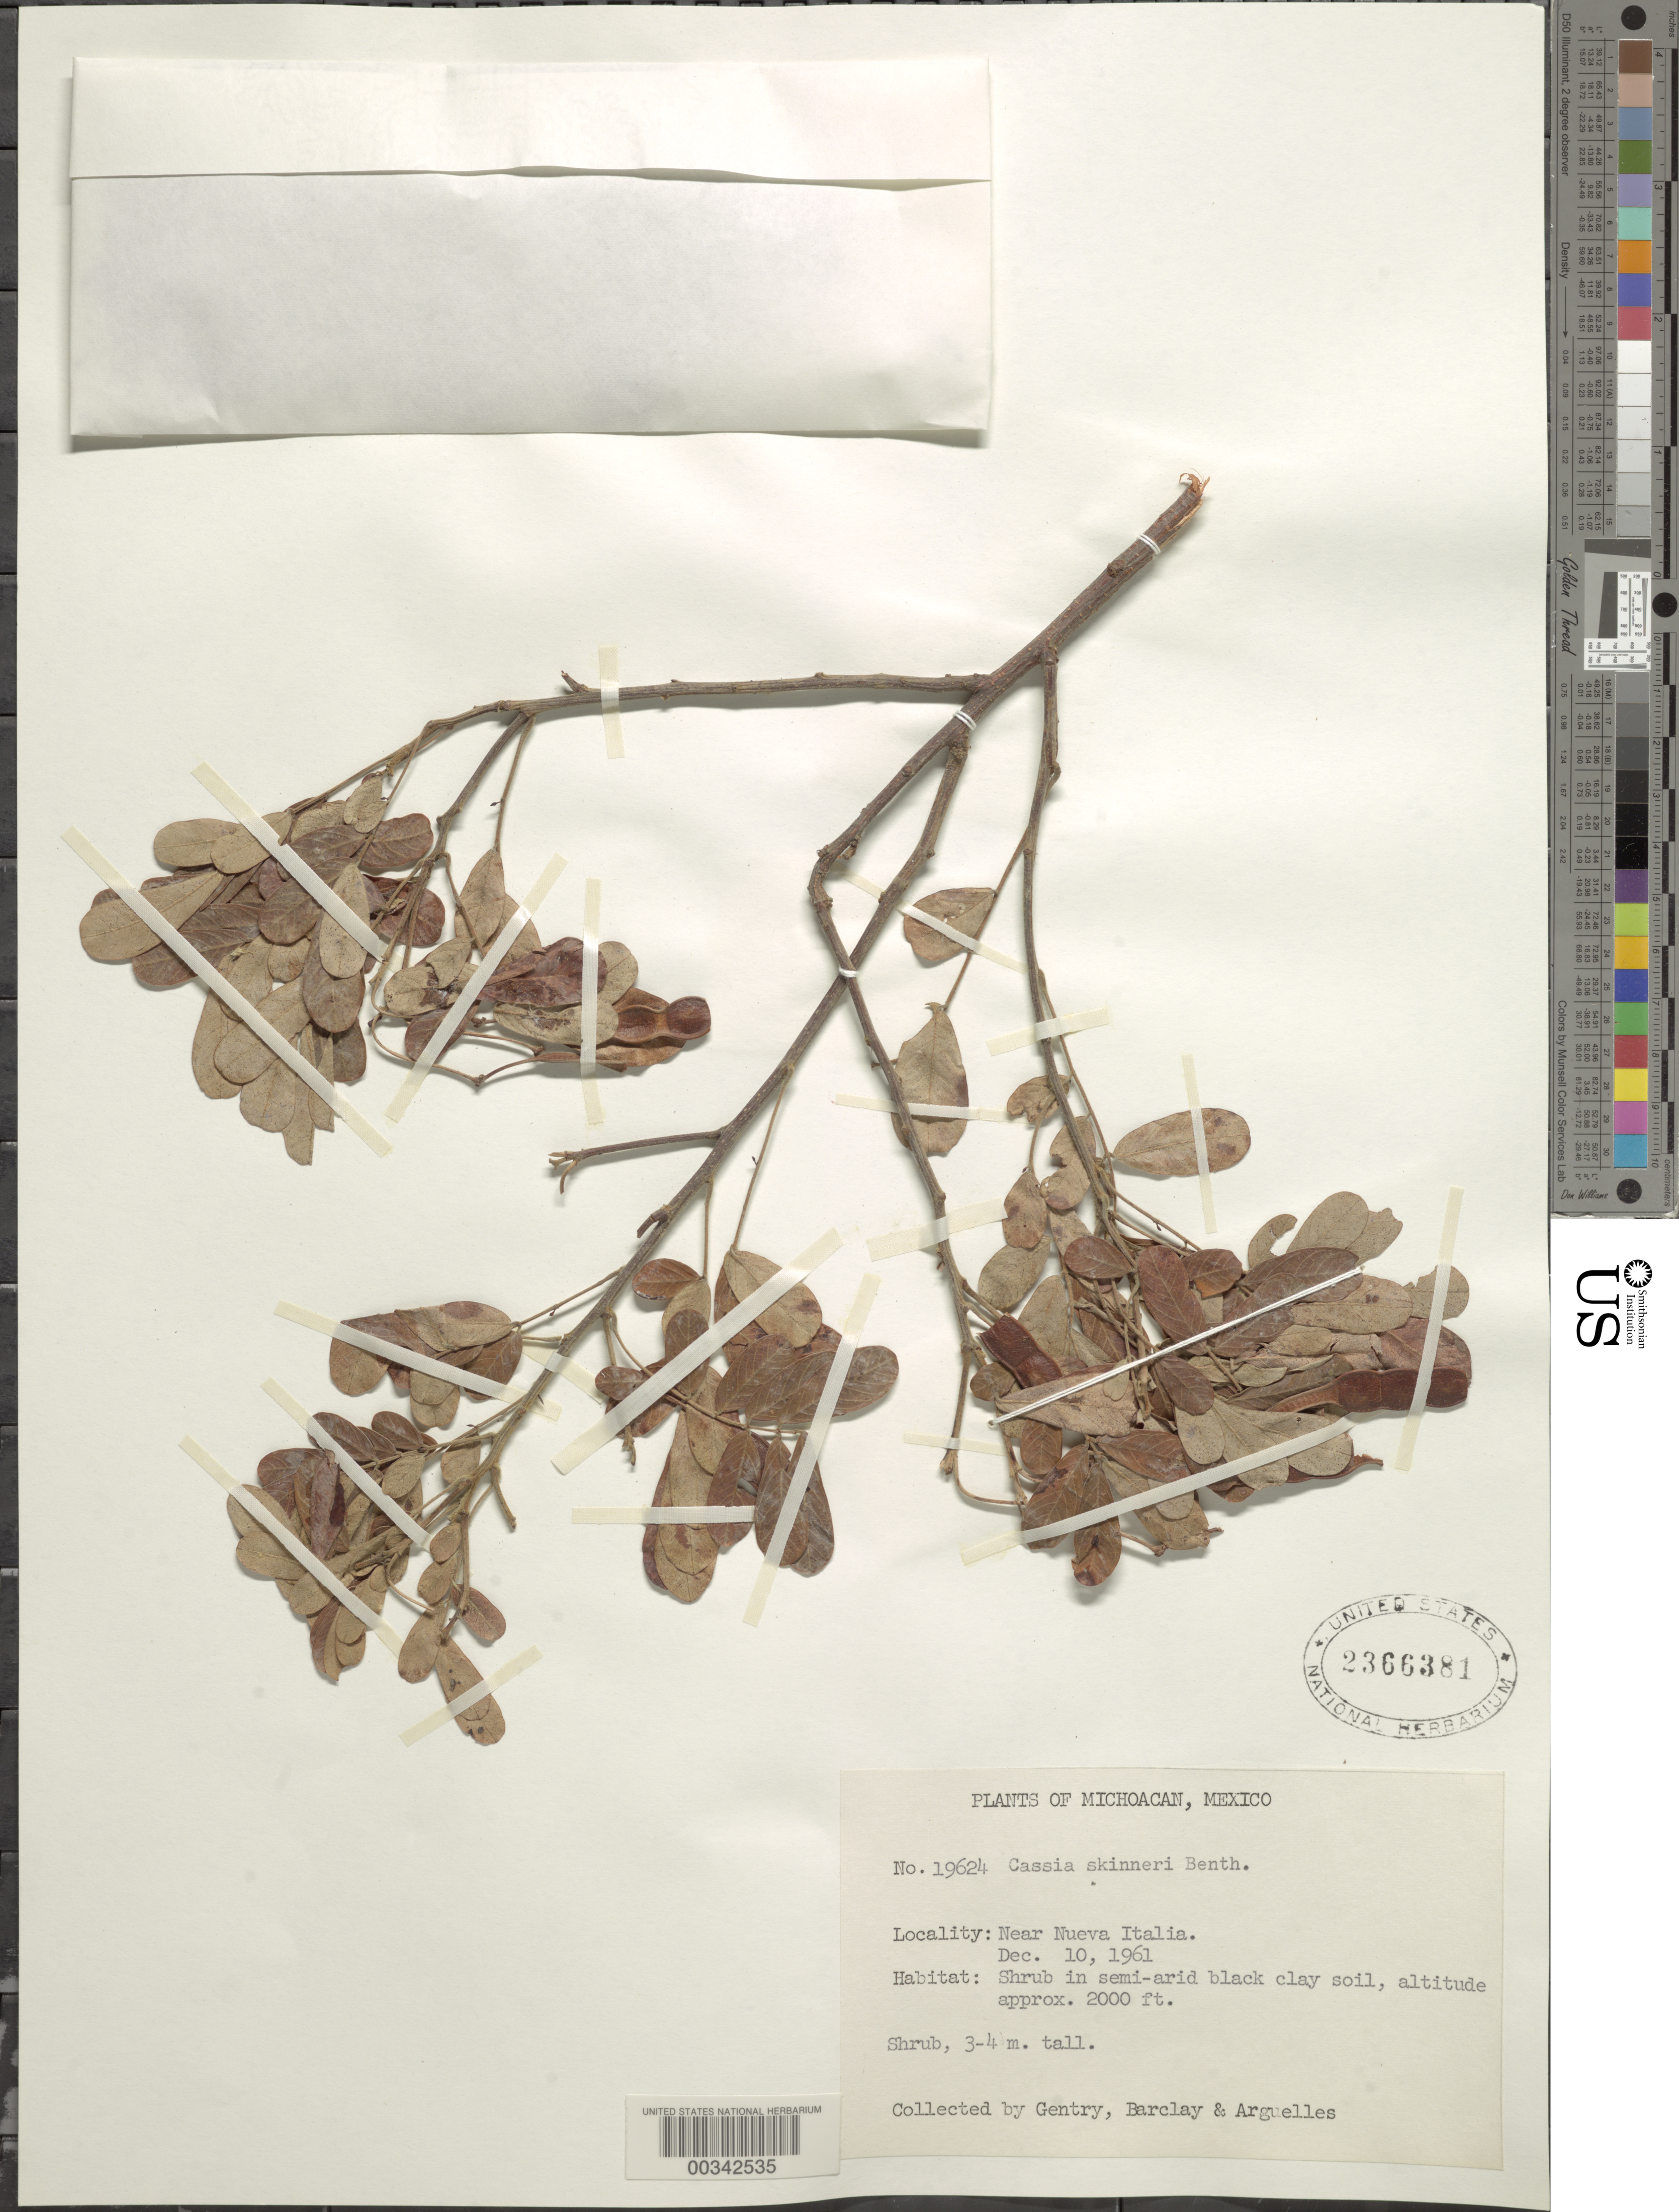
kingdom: Plantae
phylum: Tracheophyta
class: Magnoliopsida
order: Fabales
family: Fabaceae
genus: Senna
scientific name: Senna skinneri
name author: (Benth.) H.S. Irwin & Barneby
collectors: H. S. Gentry, A. S. Barclay & J. Arguelles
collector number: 19624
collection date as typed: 10 Dec 1961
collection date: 1961-12-10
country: Mexico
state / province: Michoacán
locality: Near Nueva Italia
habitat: Semi-arid black clay soil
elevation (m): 610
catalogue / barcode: US 2366381